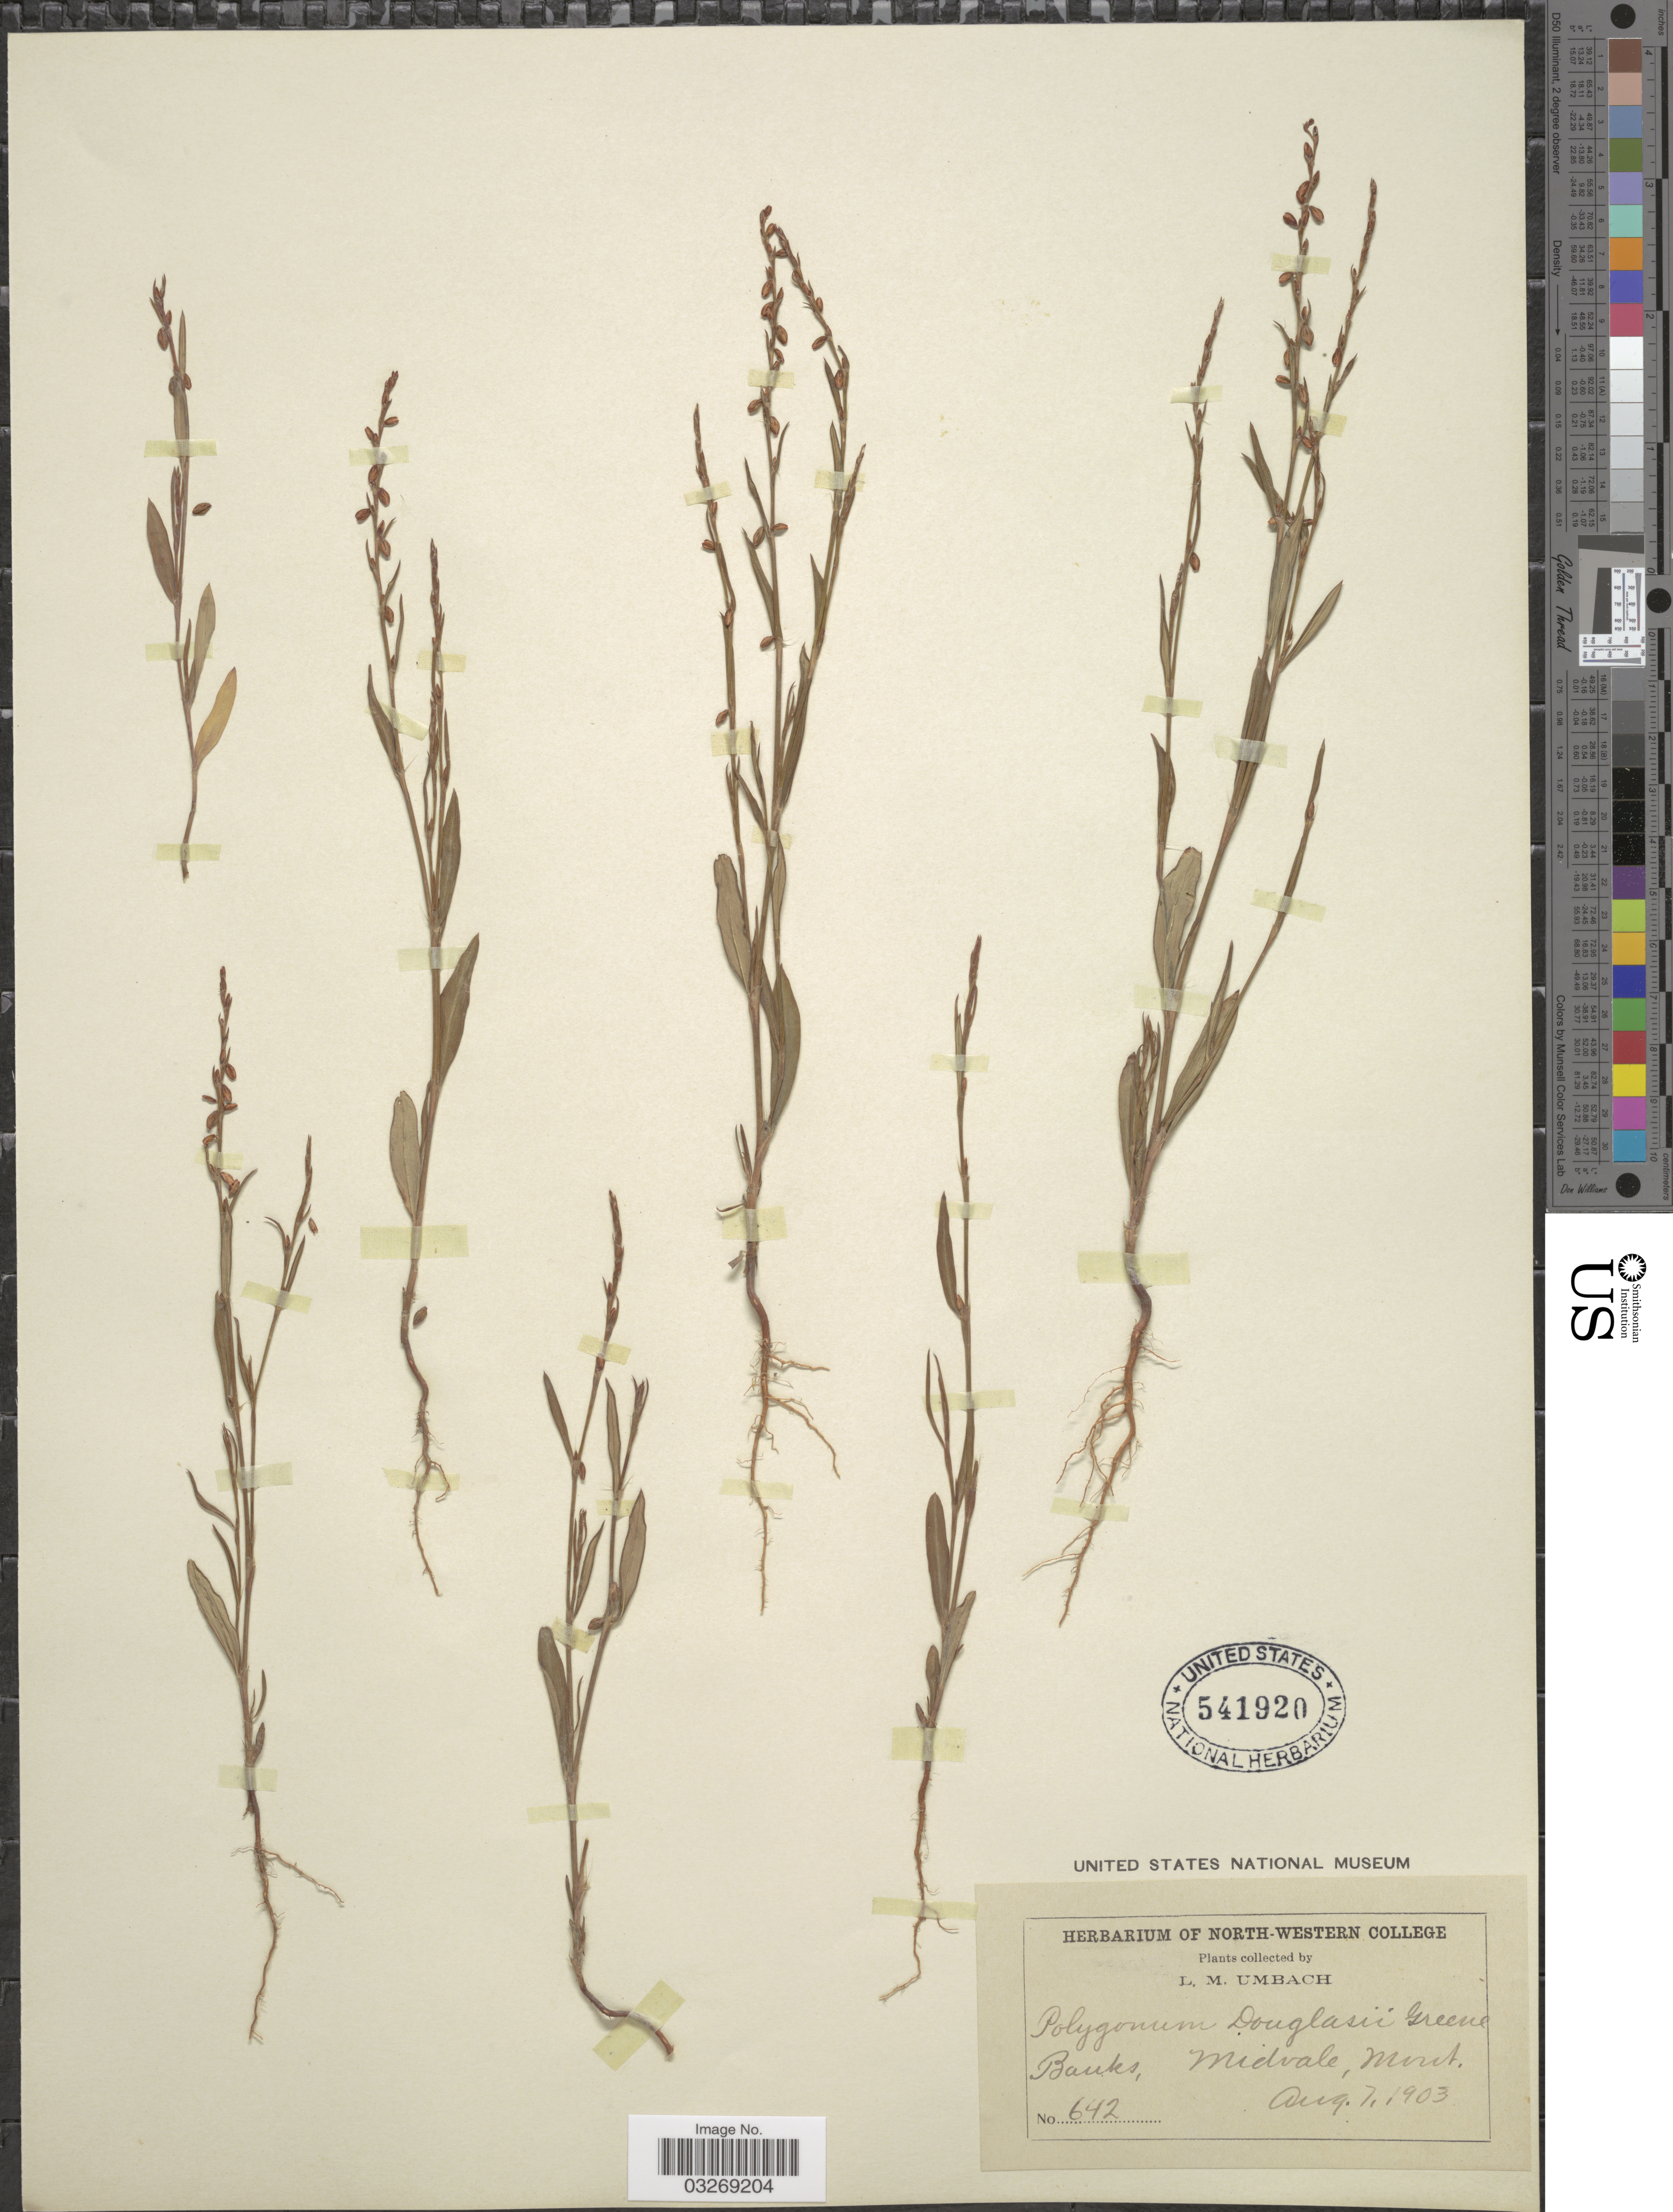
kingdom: Plantae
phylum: Tracheophyta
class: Magnoliopsida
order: Caryophyllales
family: Polygonaceae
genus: Polygonum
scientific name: Polygonum douglasii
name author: Greene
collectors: L. M. Umbach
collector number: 642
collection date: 1903-08-07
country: United States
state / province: Montana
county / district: Lincoln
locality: Banks, Midvale.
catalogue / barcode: US 541920